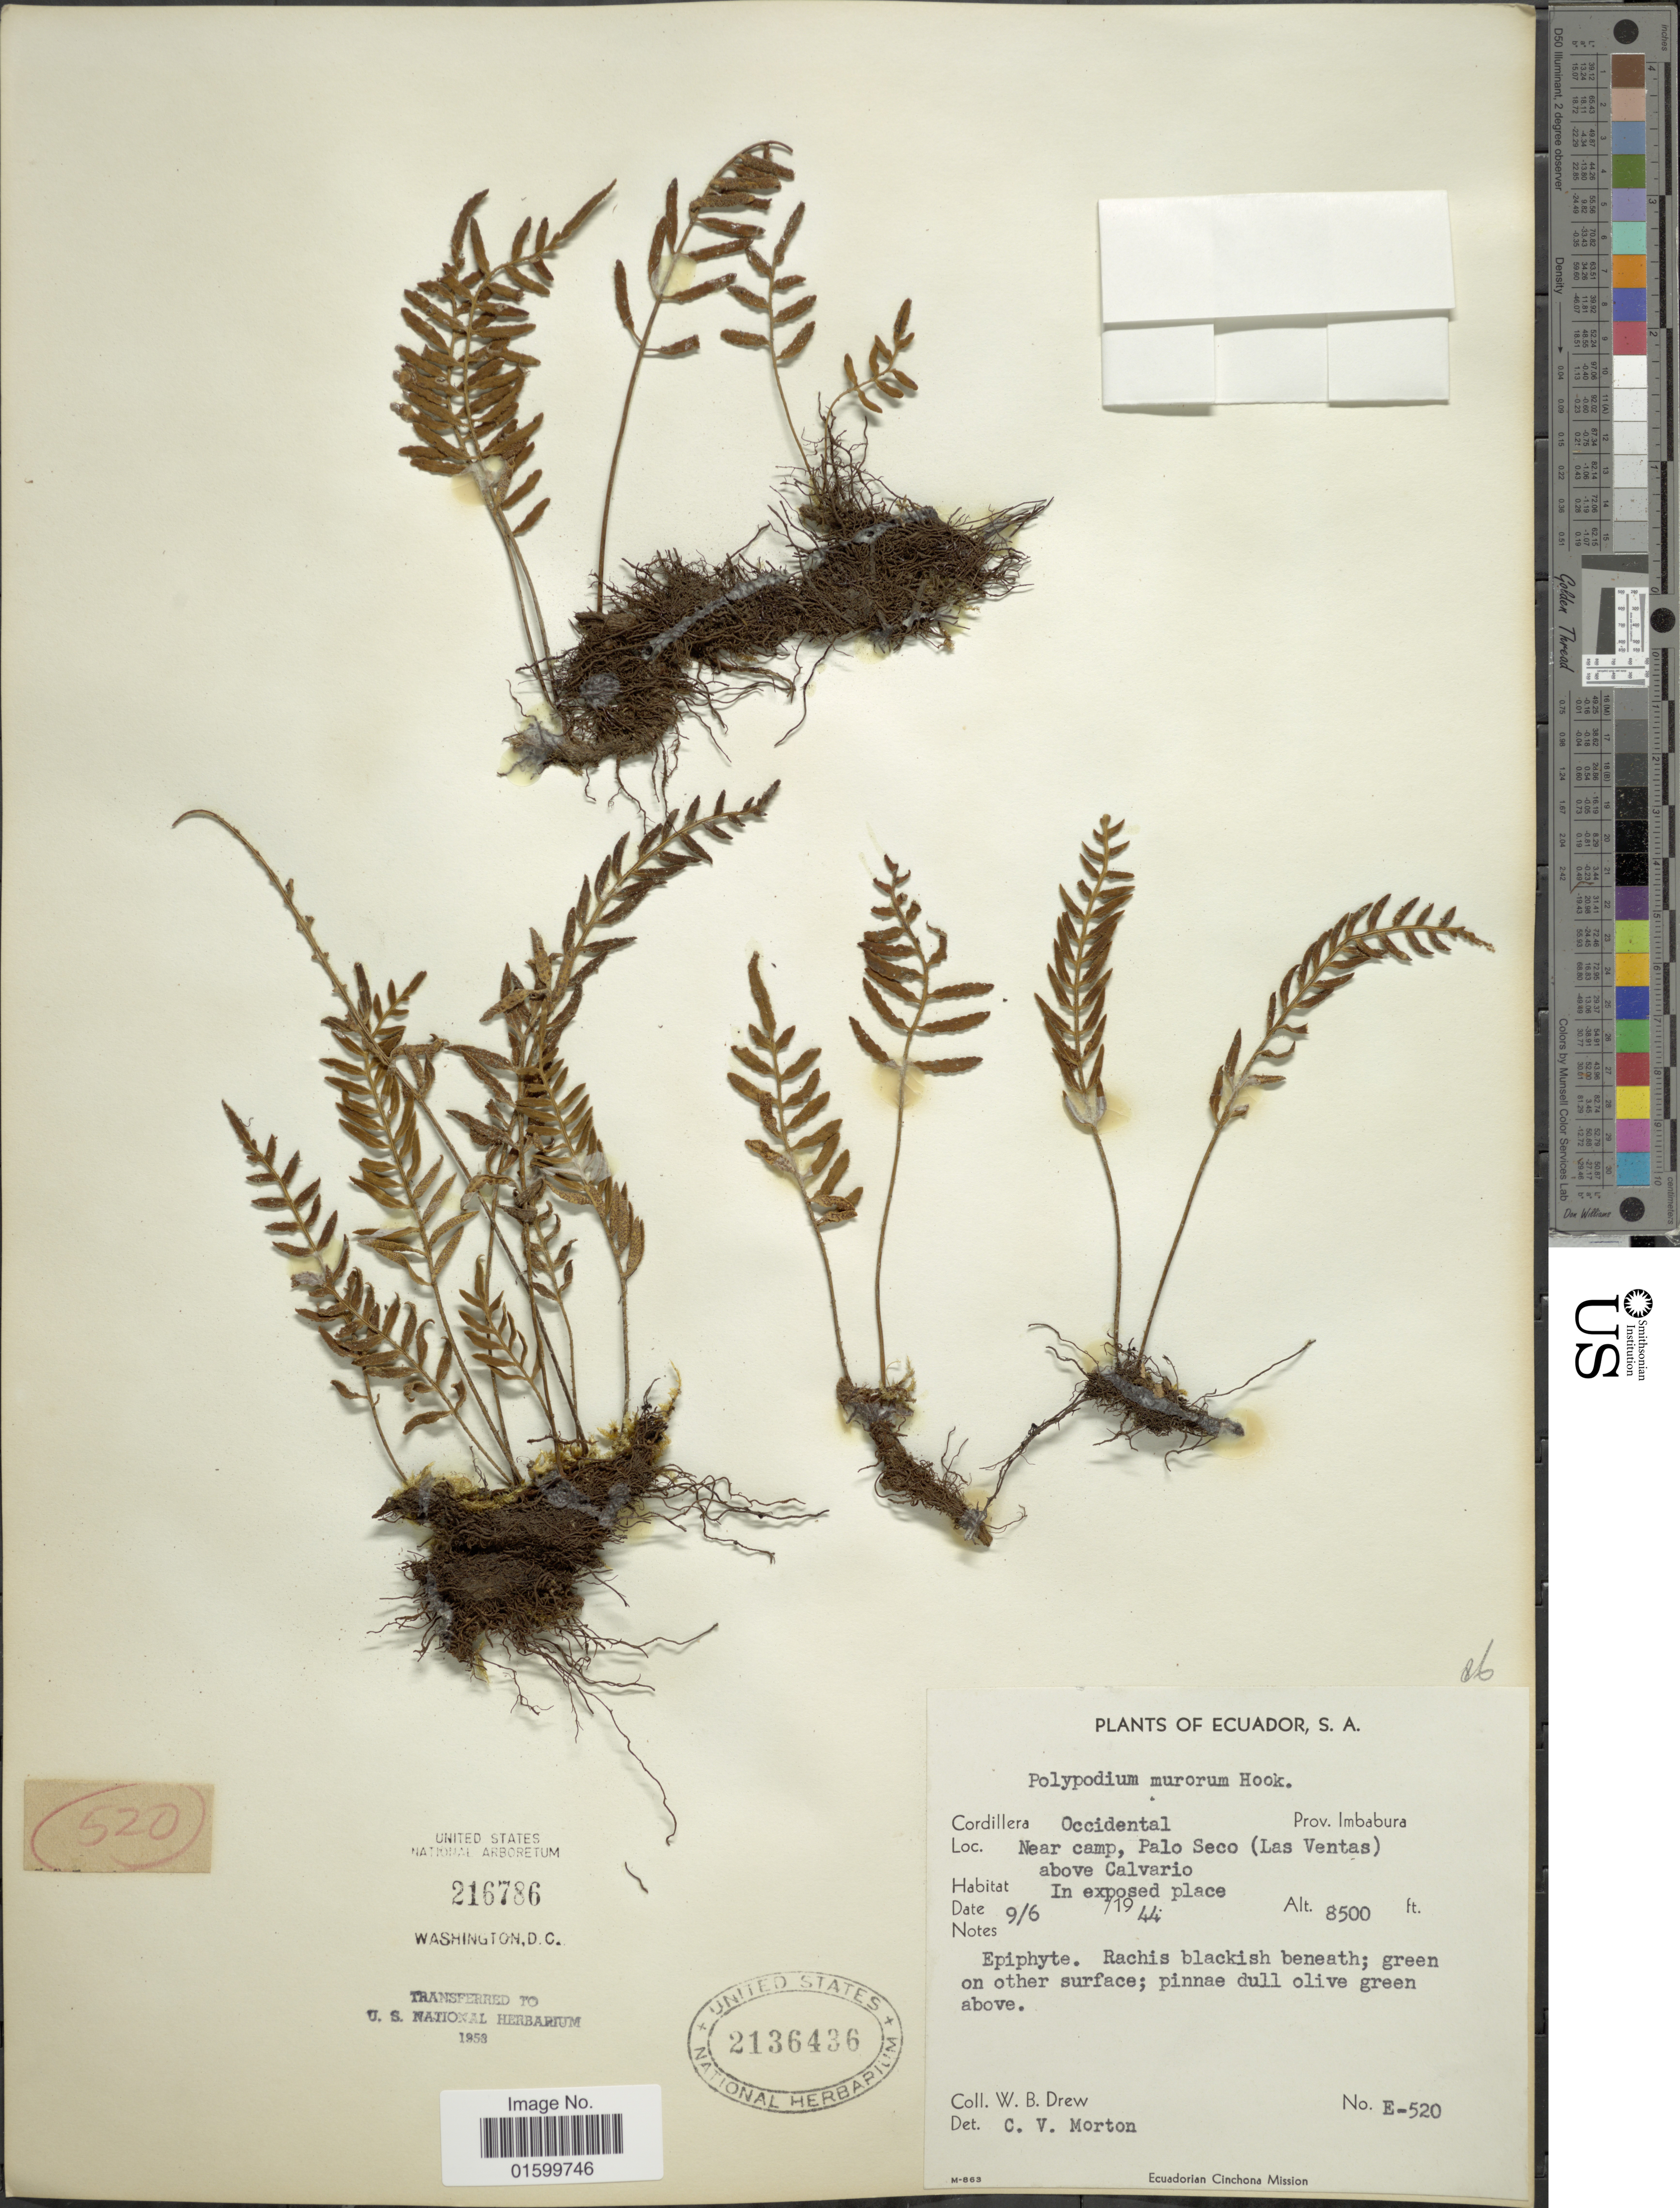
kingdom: Plantae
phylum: Tracheophyta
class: Polypodiopsida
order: Polypodiales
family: Polypodiaceae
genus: Pleopeltis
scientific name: Pleopeltis murorum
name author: (Hook.) A.R. Sm. & Tejero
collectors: W. B. Drew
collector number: E-520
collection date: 1944-06-09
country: Ecuador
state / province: Imbabura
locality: Ecuador, S. A., Cordillera Occidental, Prov. Imbabura, near camp, Palo Seco (Las Ventas) above Calvario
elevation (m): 2591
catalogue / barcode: US 2136436